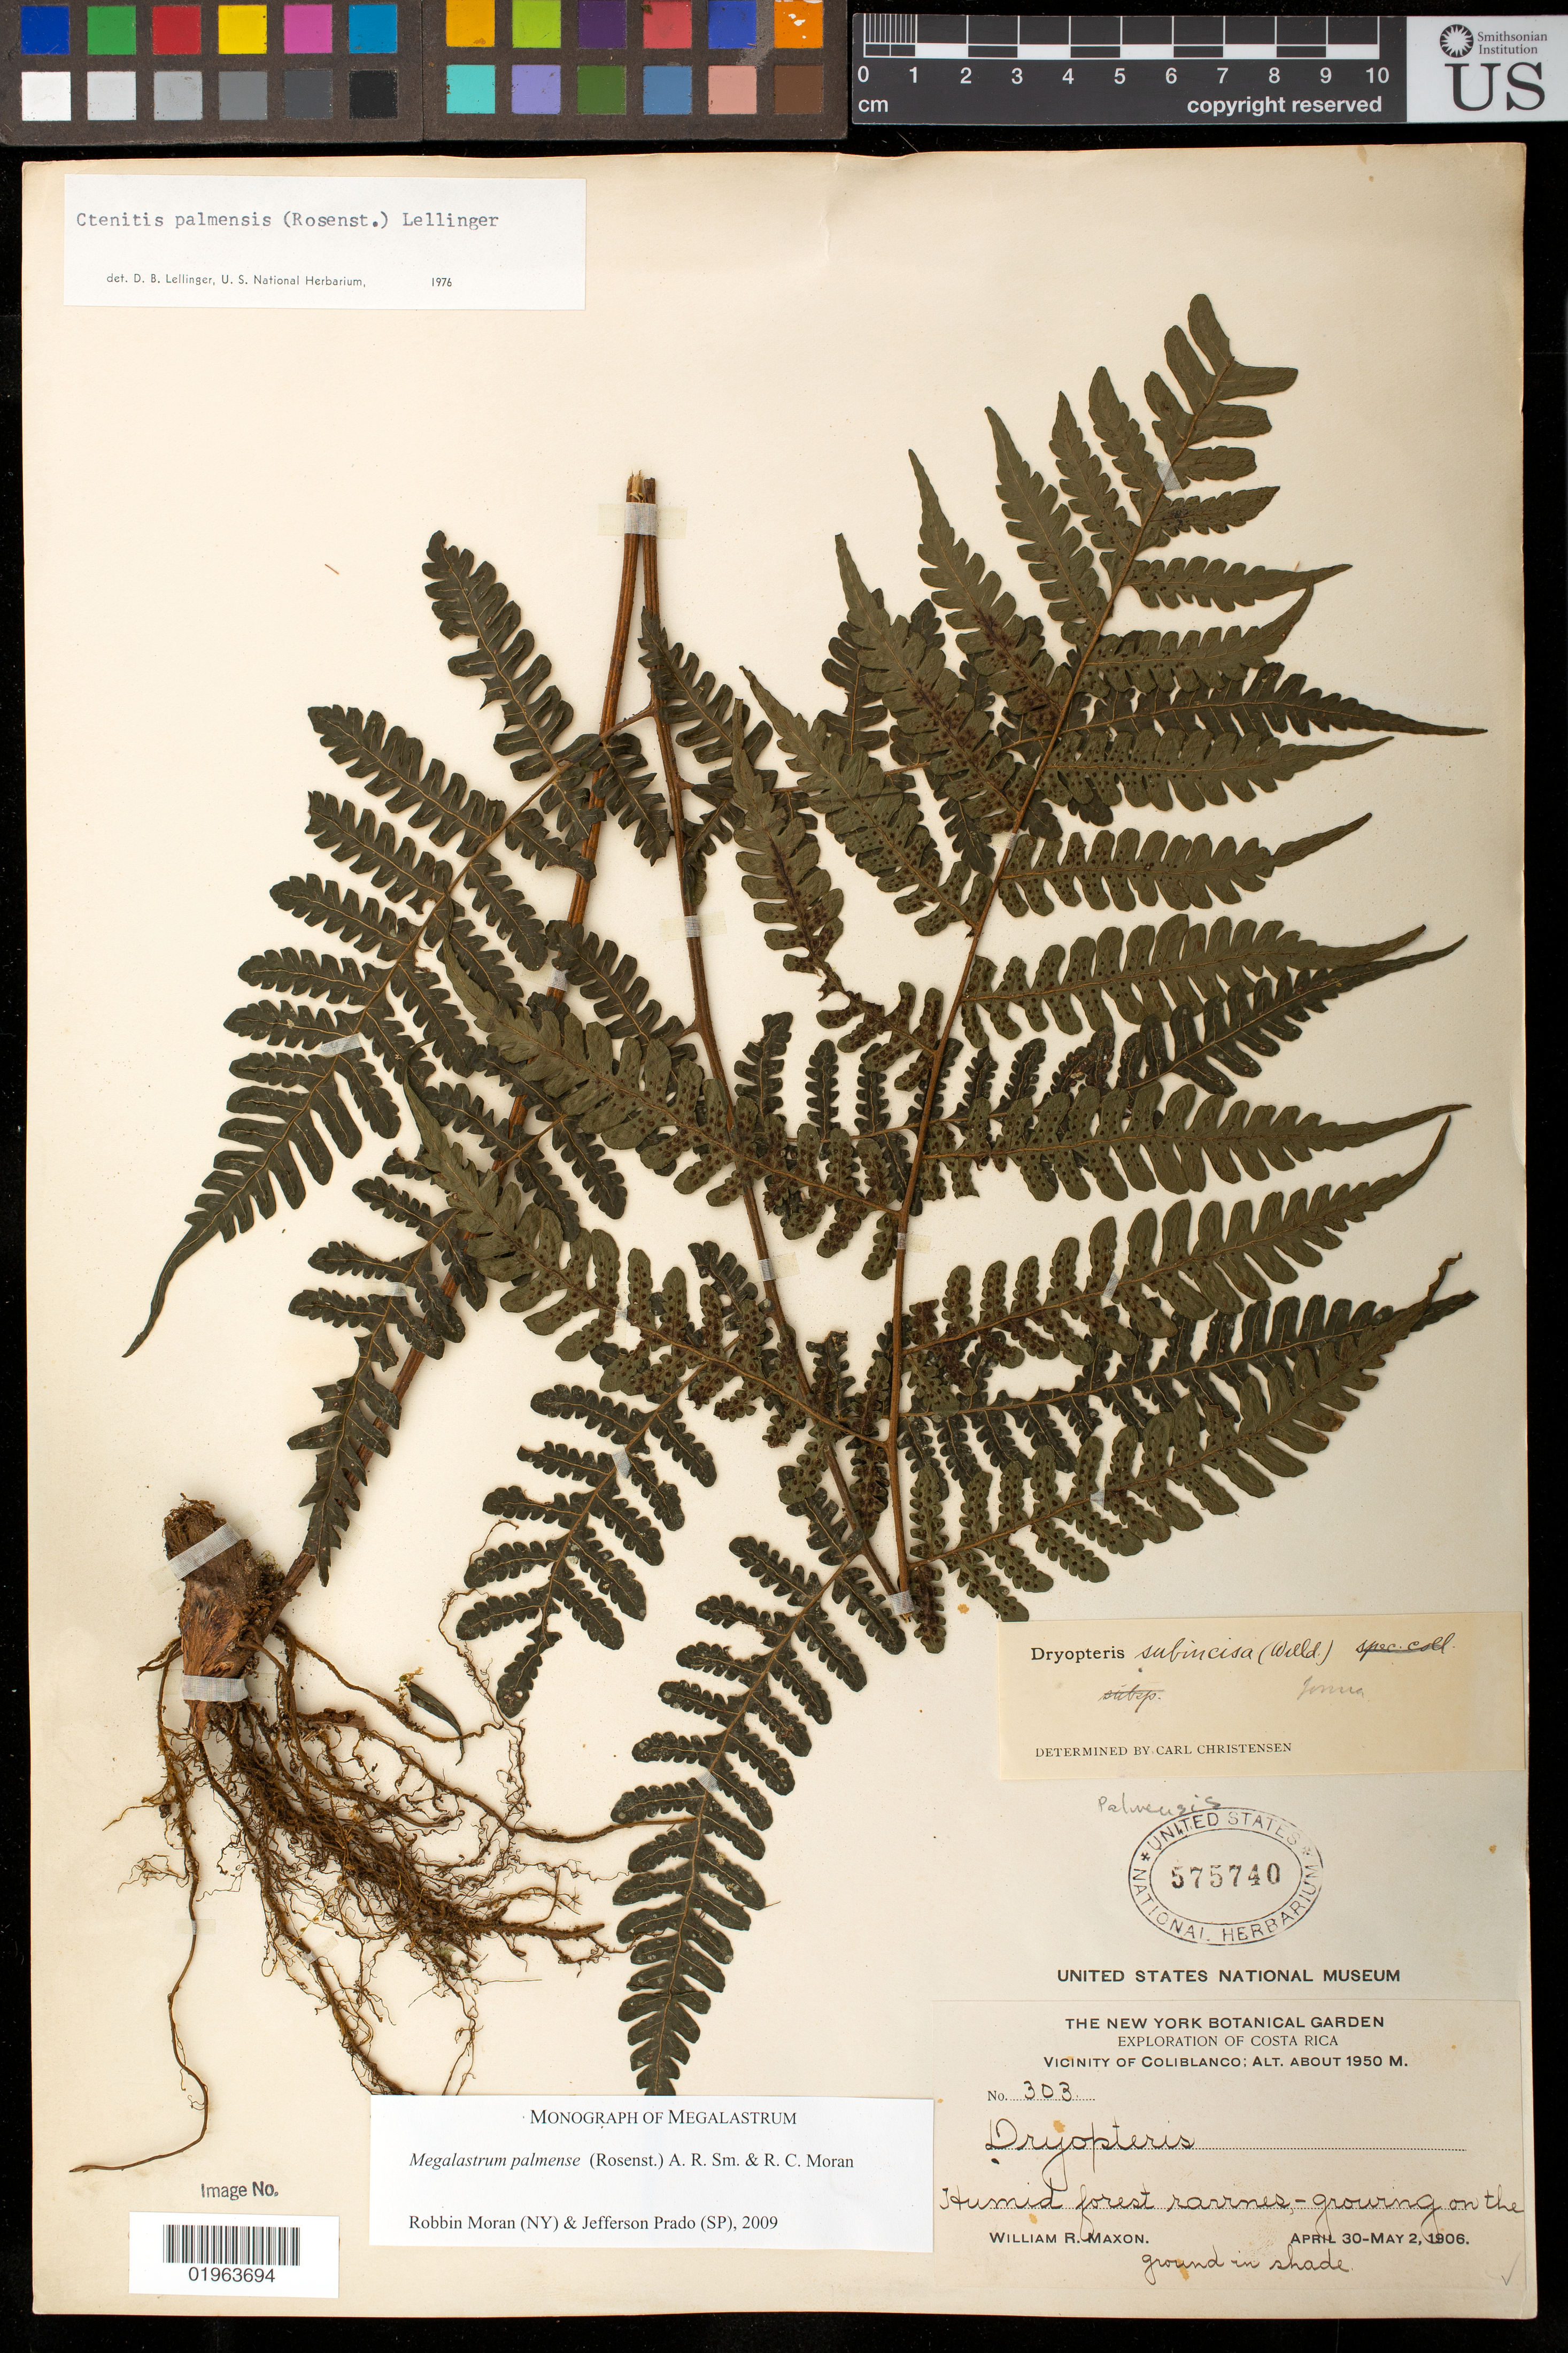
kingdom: Plantae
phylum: Tracheophyta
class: Polypodiopsida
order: Polypodiales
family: Dryopteridaceae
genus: Megalastrum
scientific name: Megalastrum palmense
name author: (Rosenst.) A.R. Sm. & R.C. Moran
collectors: W. R. Maxon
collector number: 303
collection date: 1906-04-30/1906-05-02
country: Costa Rica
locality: Vicinity of Coliblanco.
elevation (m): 1950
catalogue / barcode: US 575740